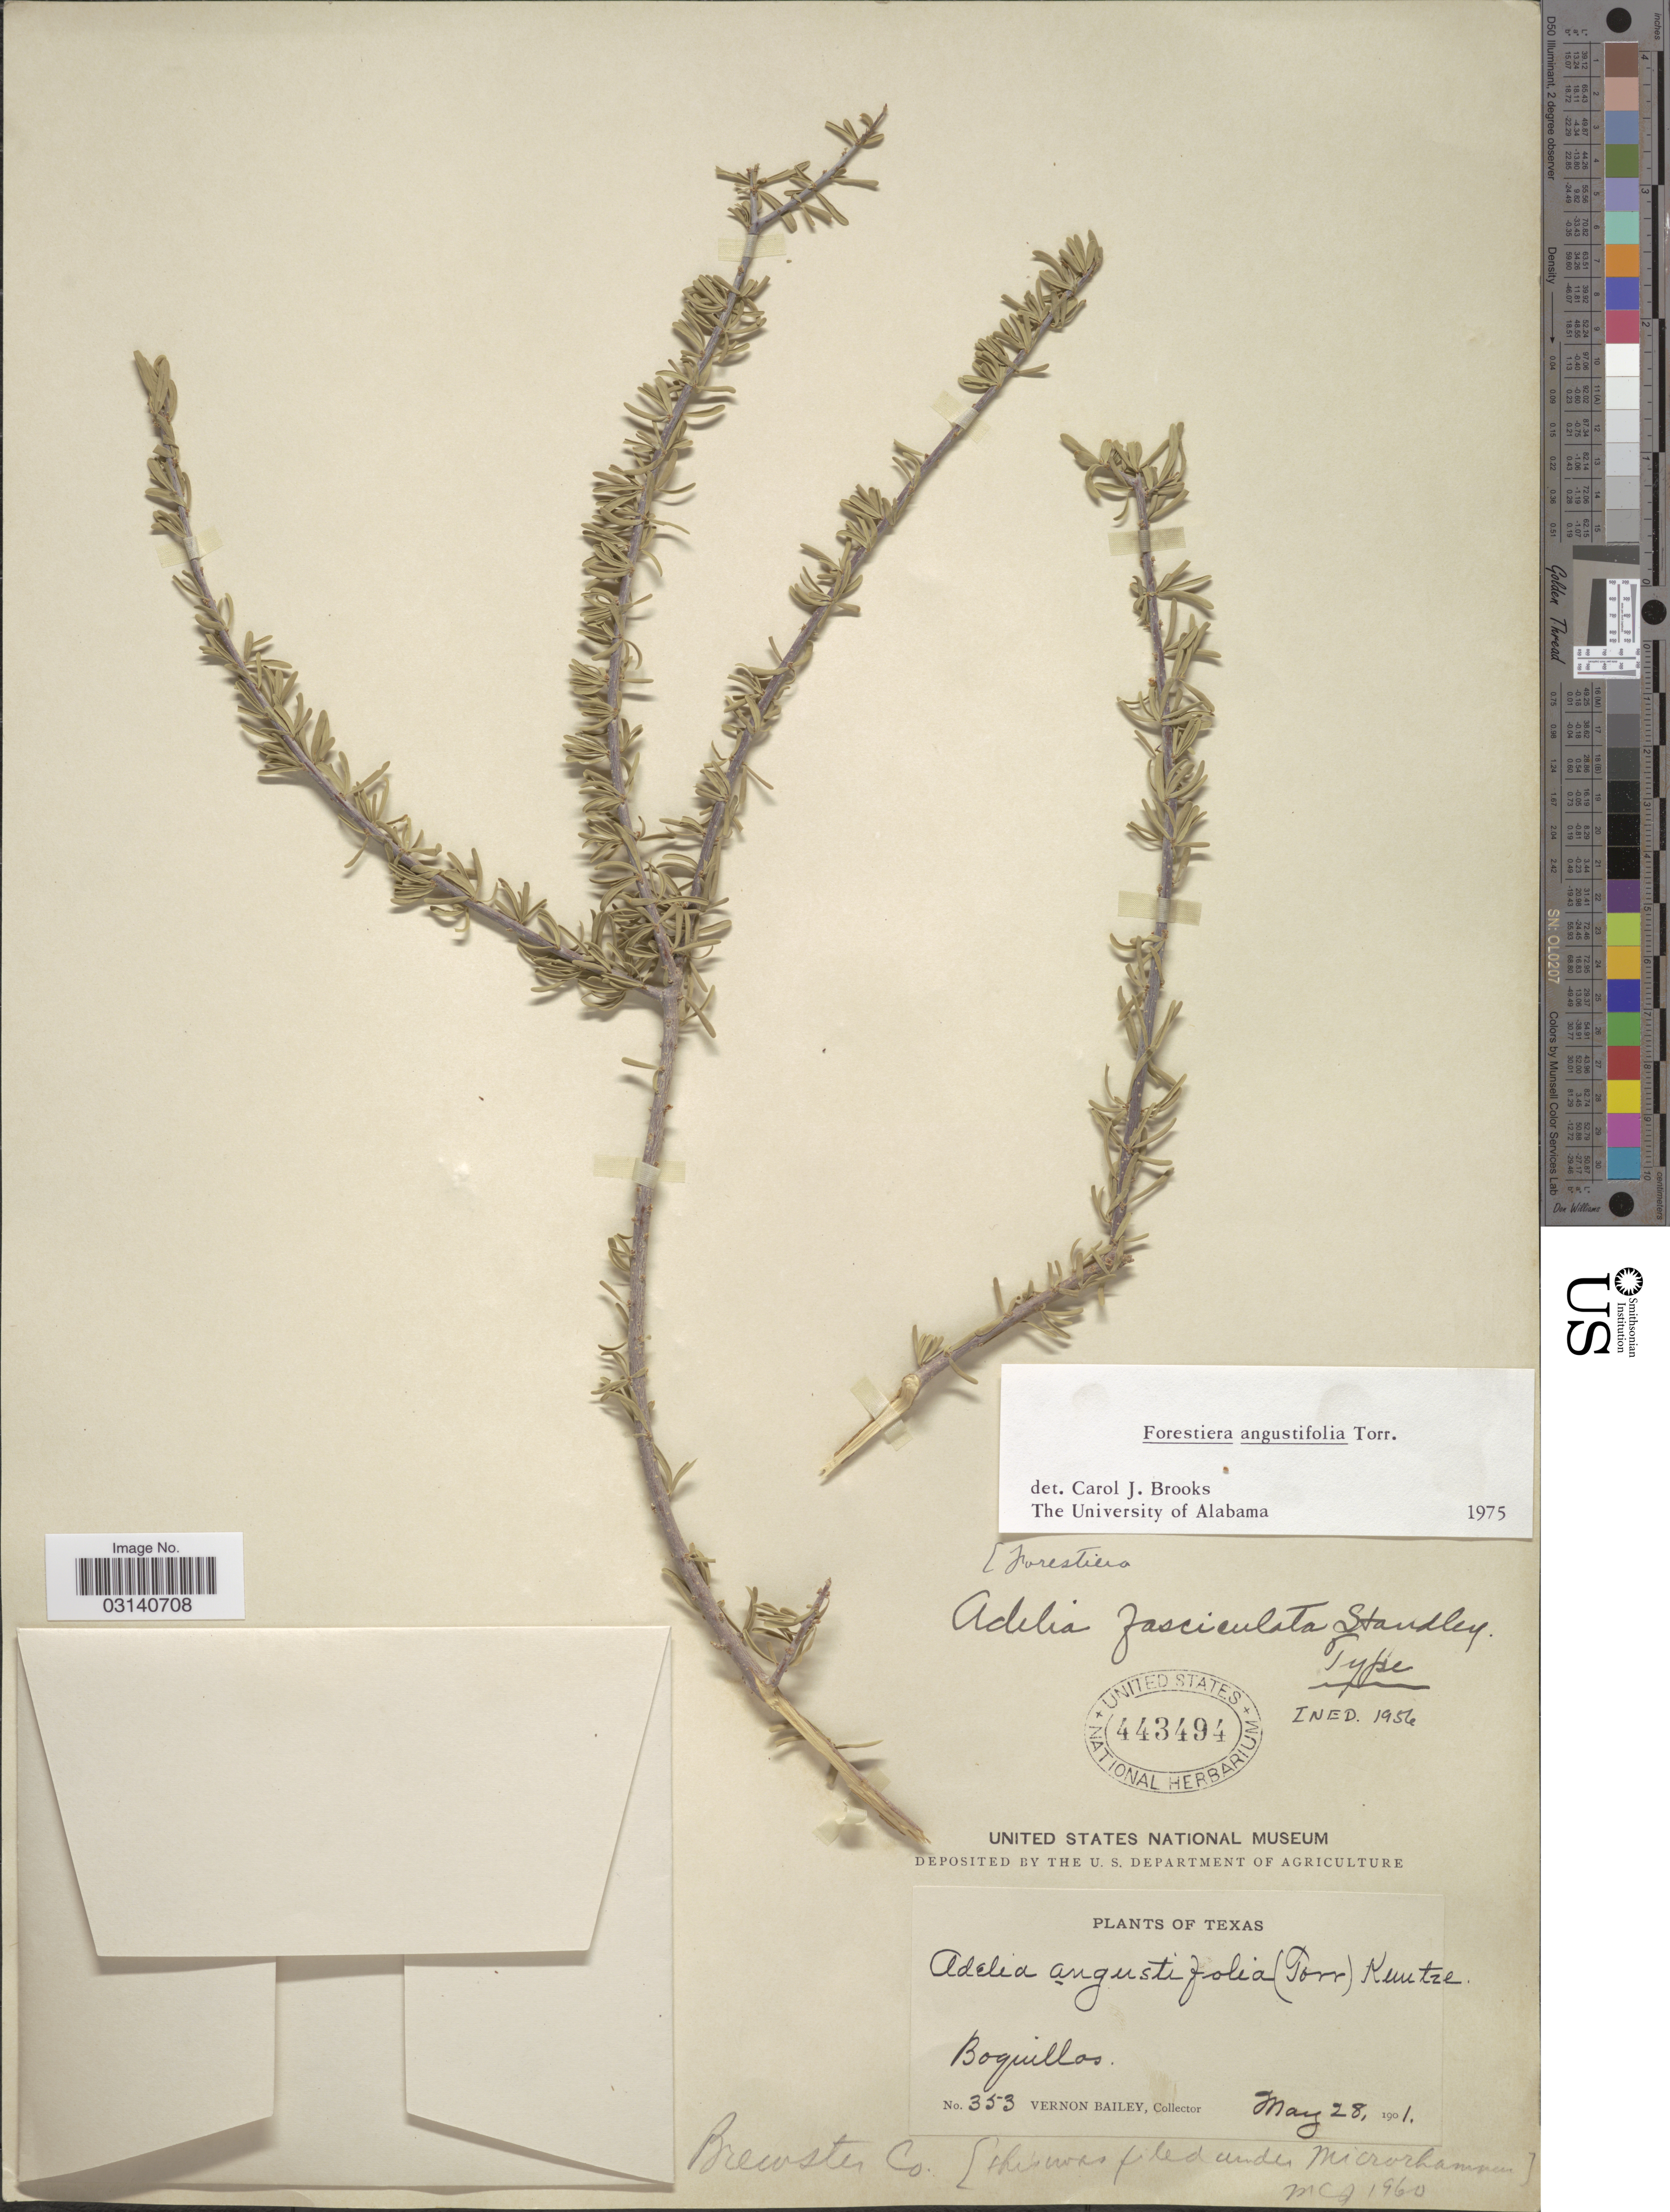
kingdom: Plantae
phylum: Tracheophyta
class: Magnoliopsida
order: Lamiales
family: Oleaceae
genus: Forestiera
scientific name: Forestiera angustifolia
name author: Torr.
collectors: V. O. Bailey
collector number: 353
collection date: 1901-05-28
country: United States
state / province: Texas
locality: Boquillos, Brewster Co.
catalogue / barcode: US 443494